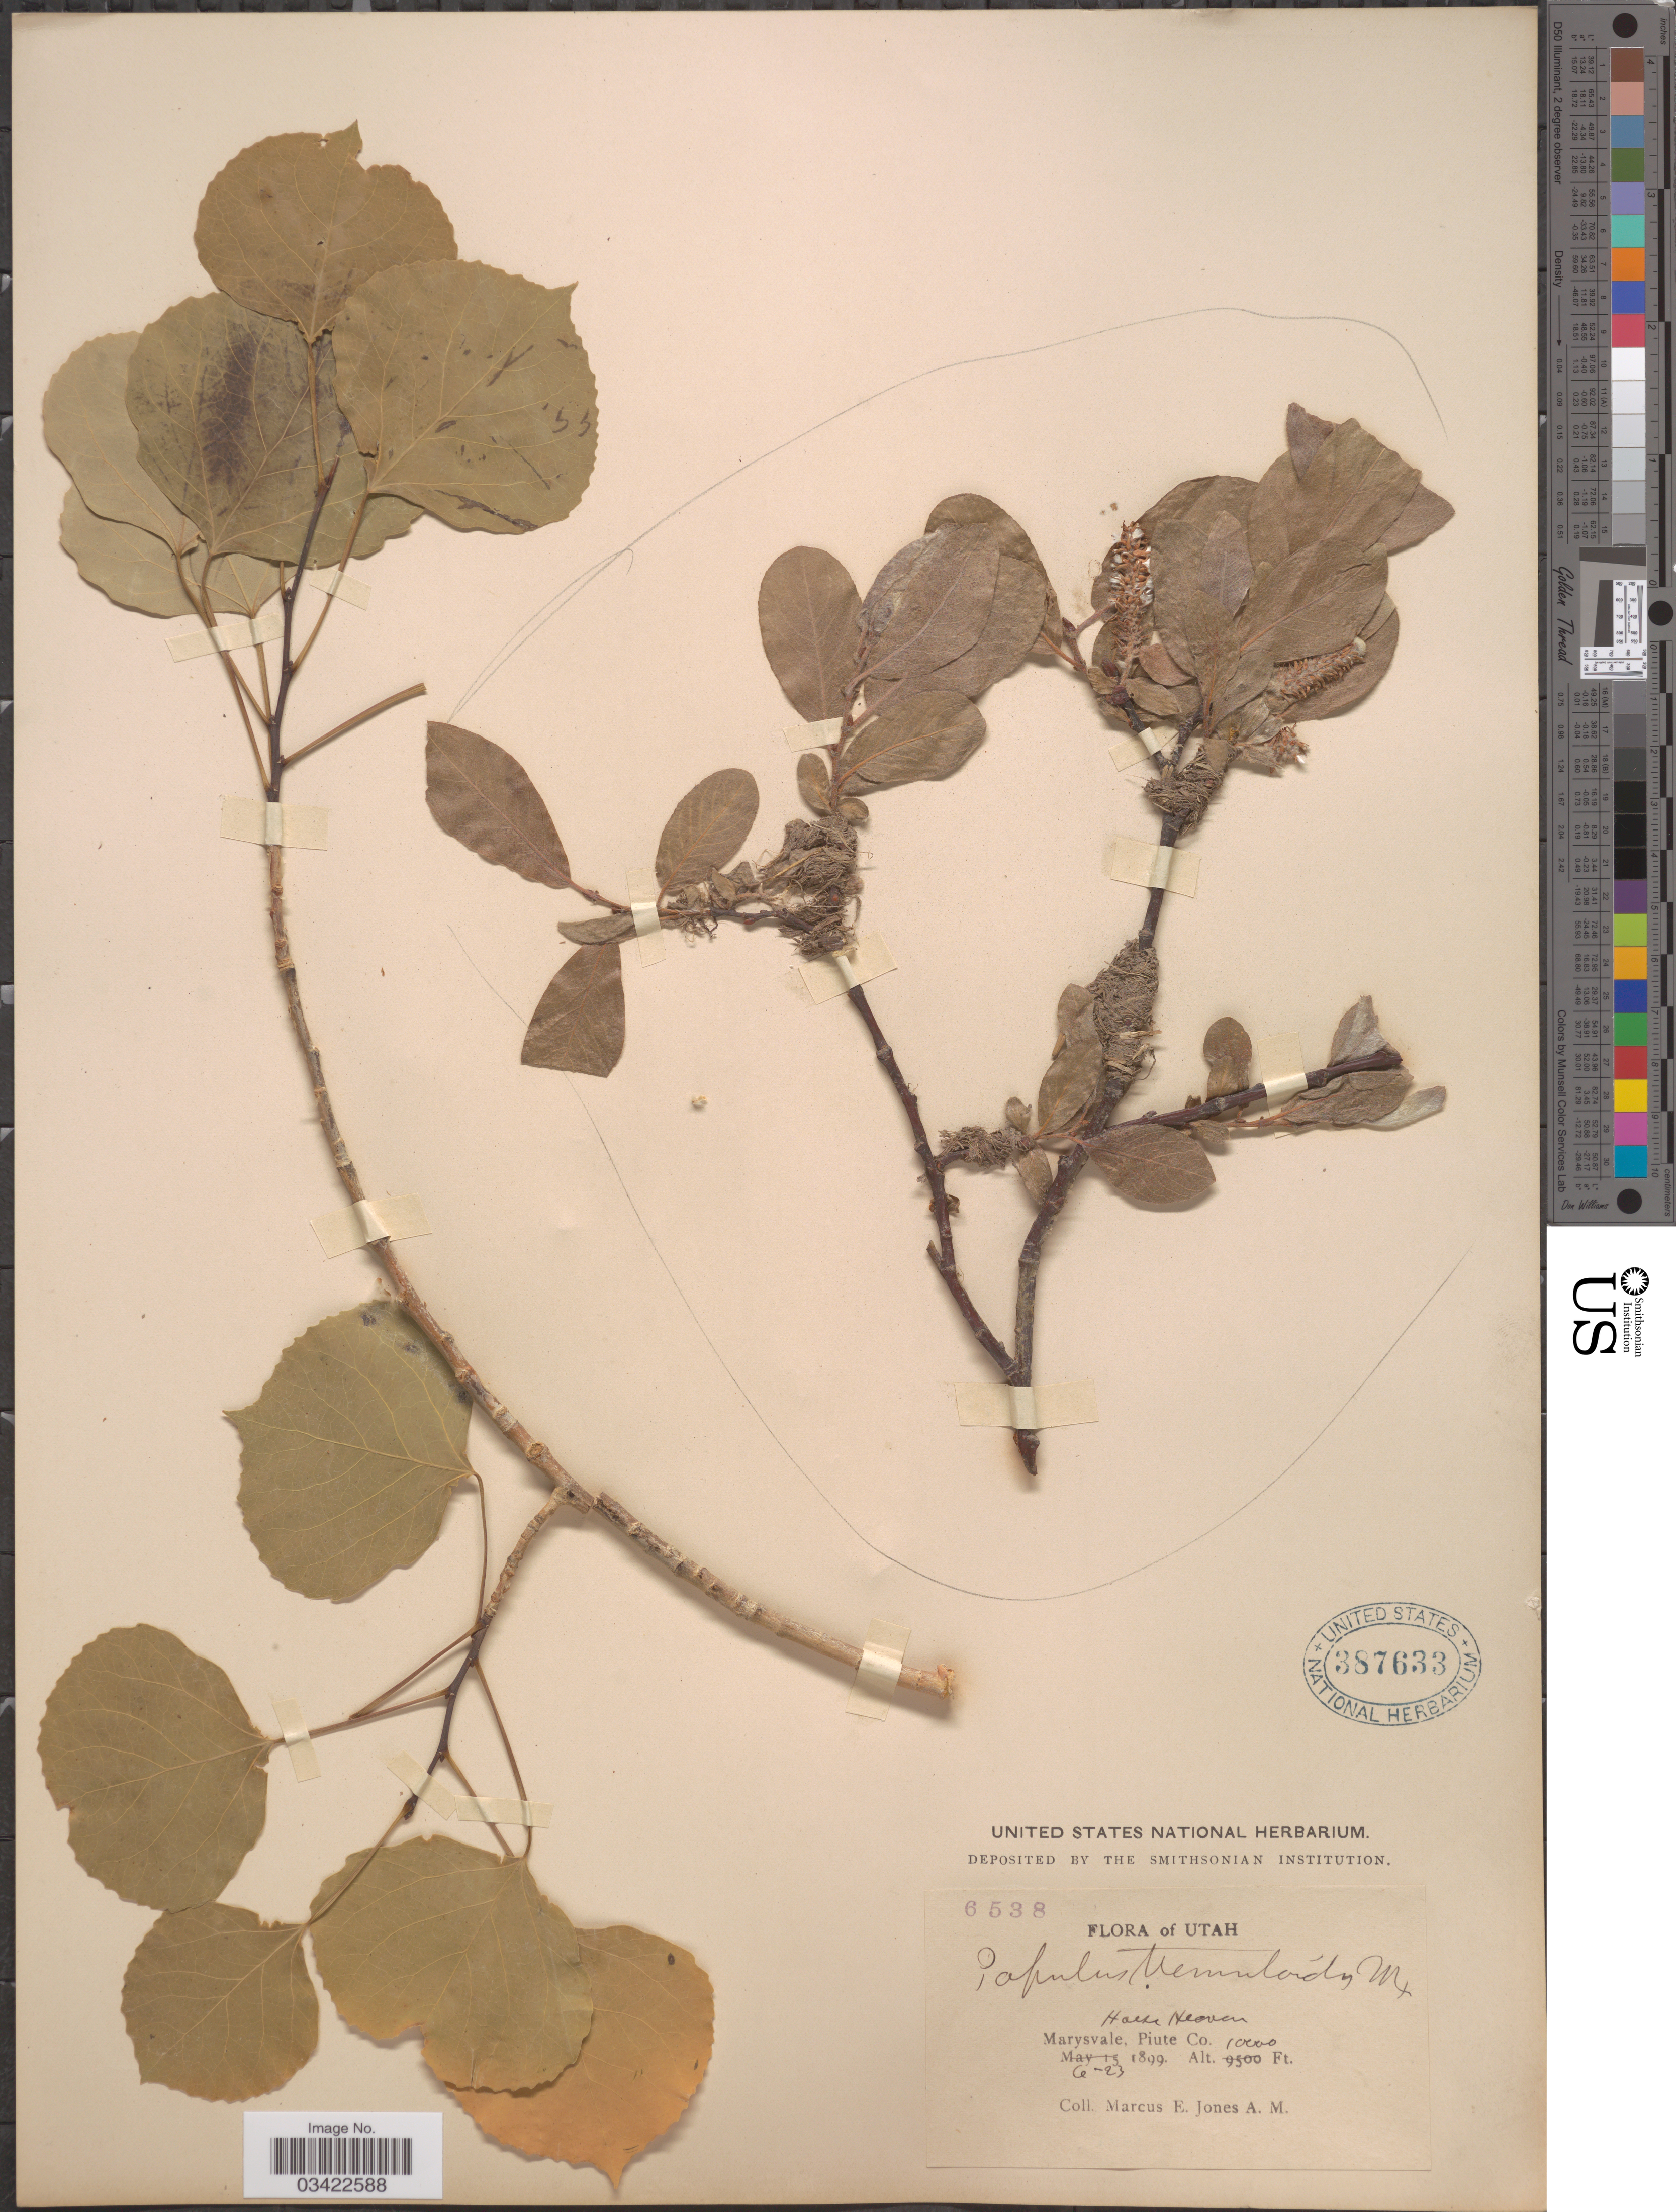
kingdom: Plantae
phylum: Tracheophyta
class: Magnoliopsida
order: Malpighiales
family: Salicaceae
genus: Populus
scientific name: Populus tremuloides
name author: Michx.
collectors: M. E. Jones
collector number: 6538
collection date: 1899-06-23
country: United States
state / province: Utah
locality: Horse Heaven, Marysvale, Piute Co.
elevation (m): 3048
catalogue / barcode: US 387633